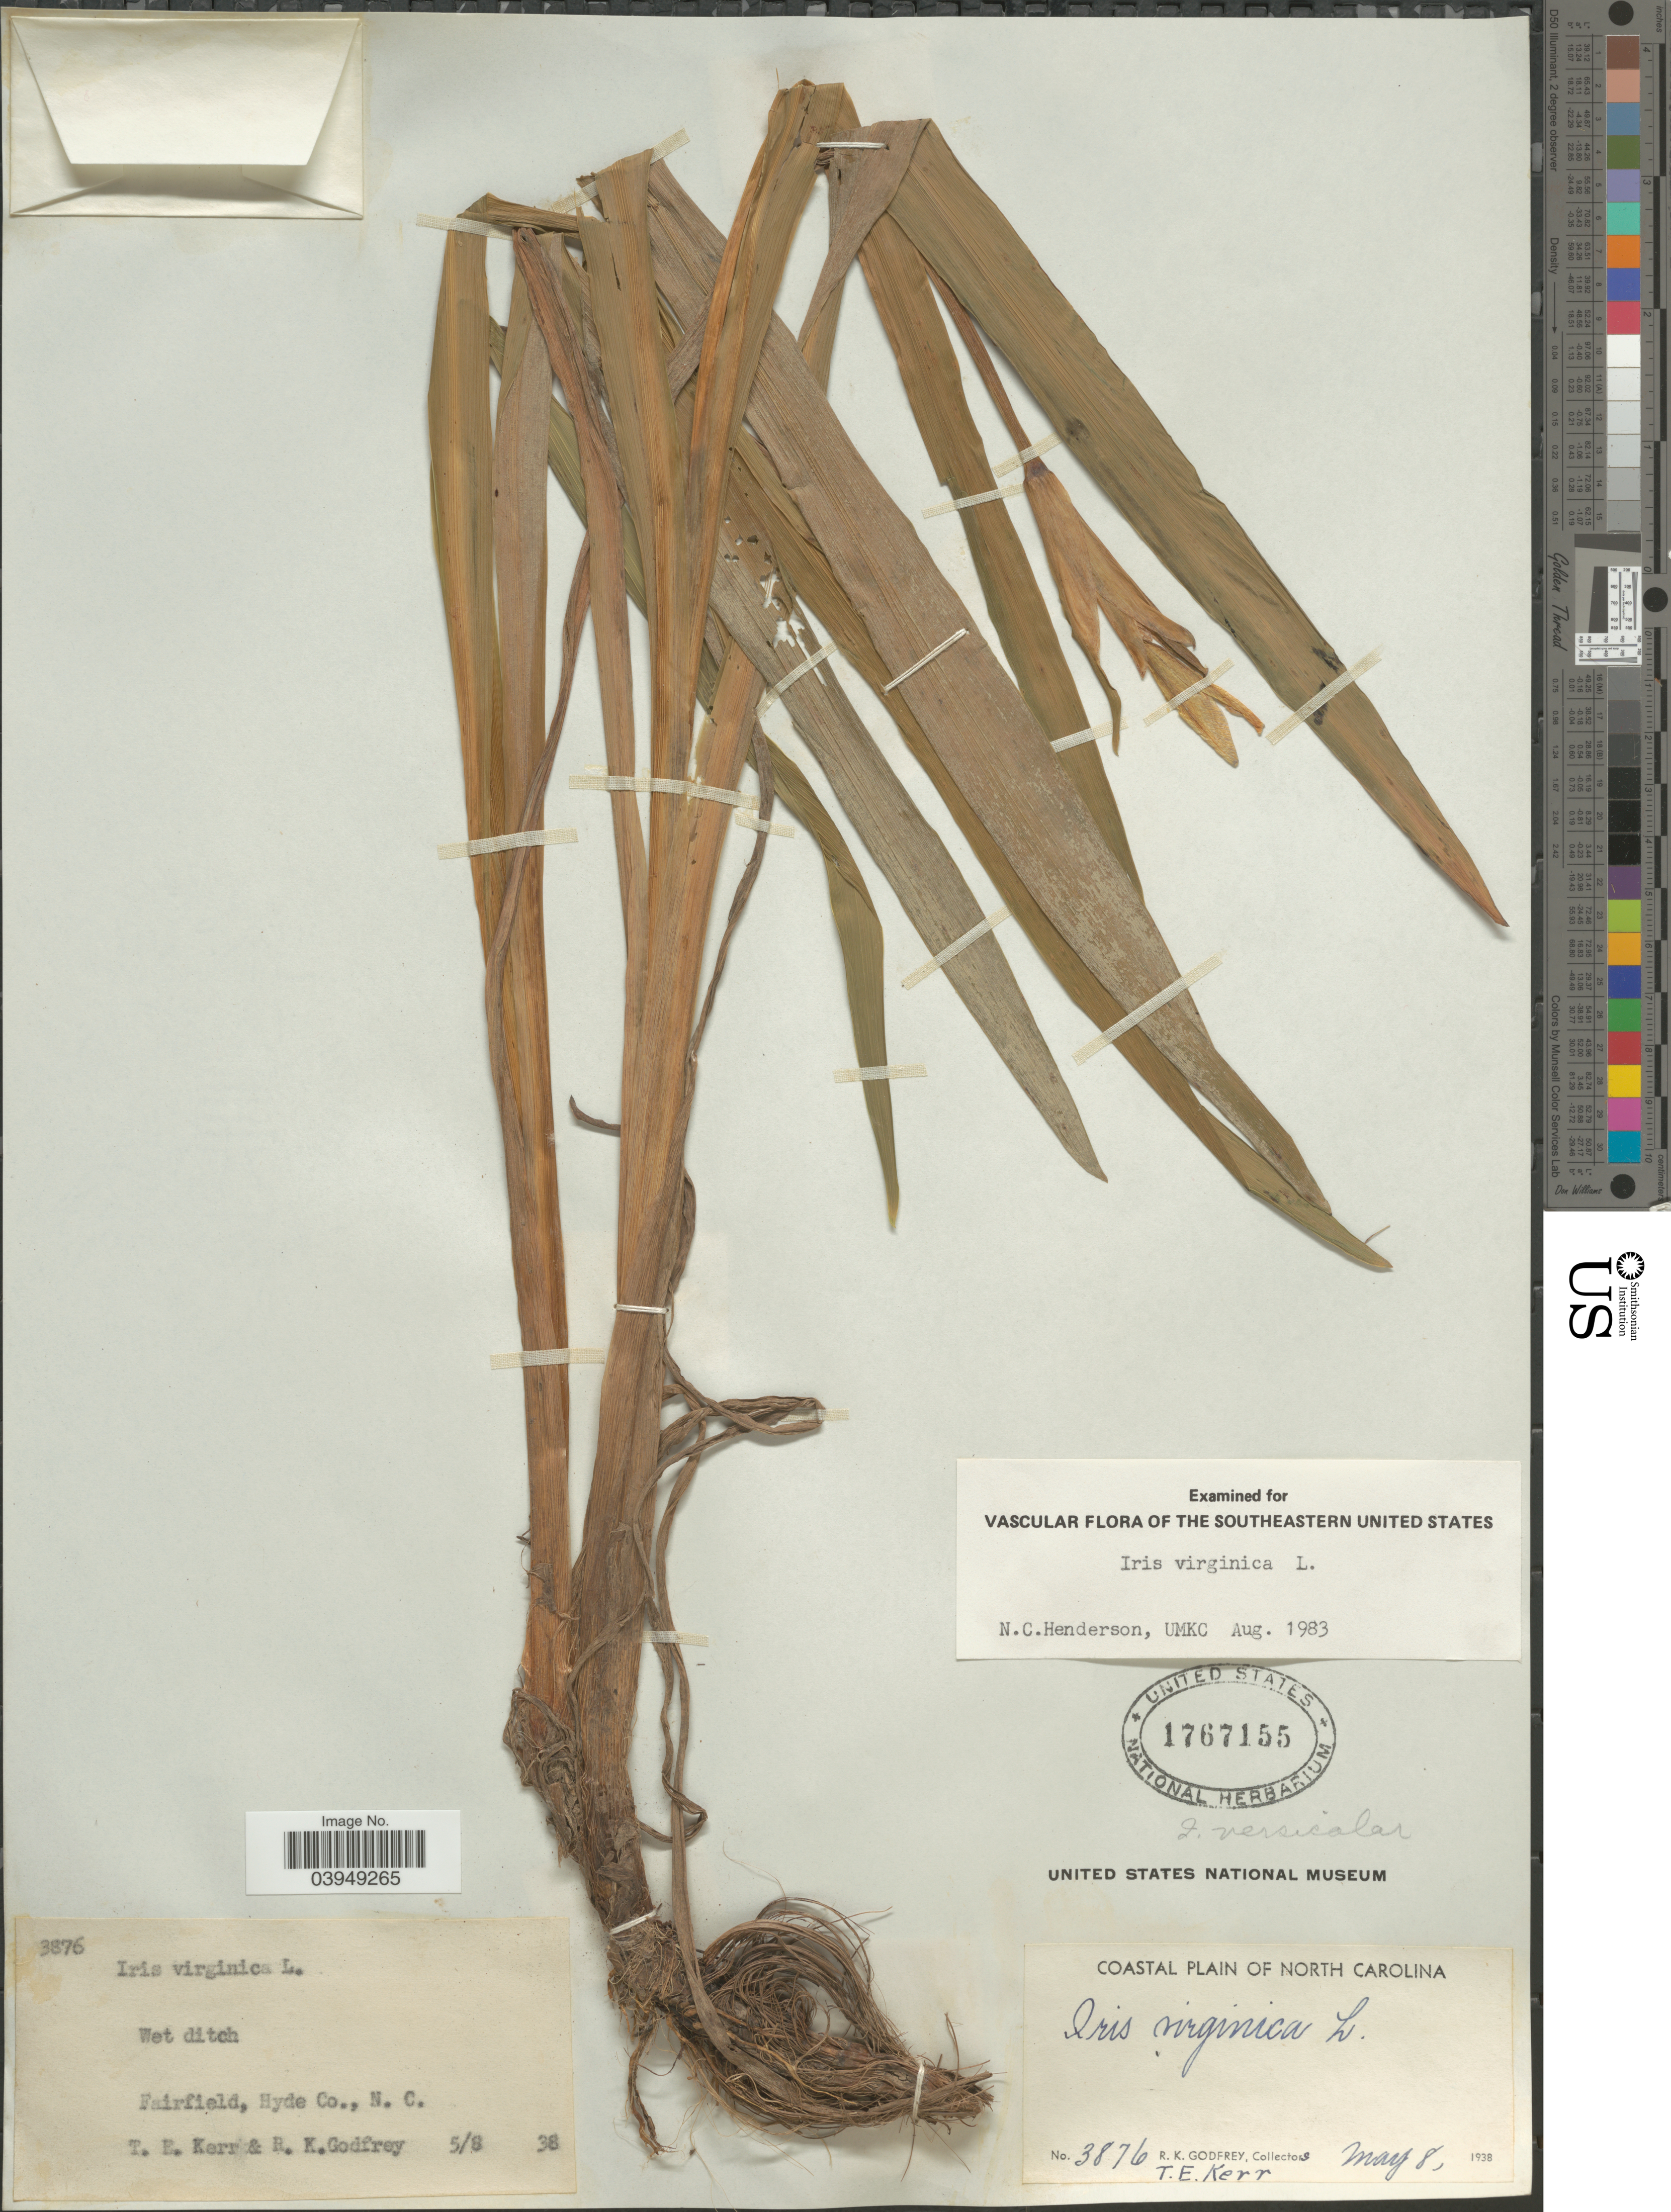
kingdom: Plantae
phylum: Tracheophyta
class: Liliopsida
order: Asparagales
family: Iridaceae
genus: Iris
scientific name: Iris virginica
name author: L.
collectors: R. K. Godfrey & T. E. Kerr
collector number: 3876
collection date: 1938-05-08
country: United States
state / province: North Carolina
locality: Fairfield, Hyde Co. Coastal Plain of North Carolina.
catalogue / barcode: US 1767155